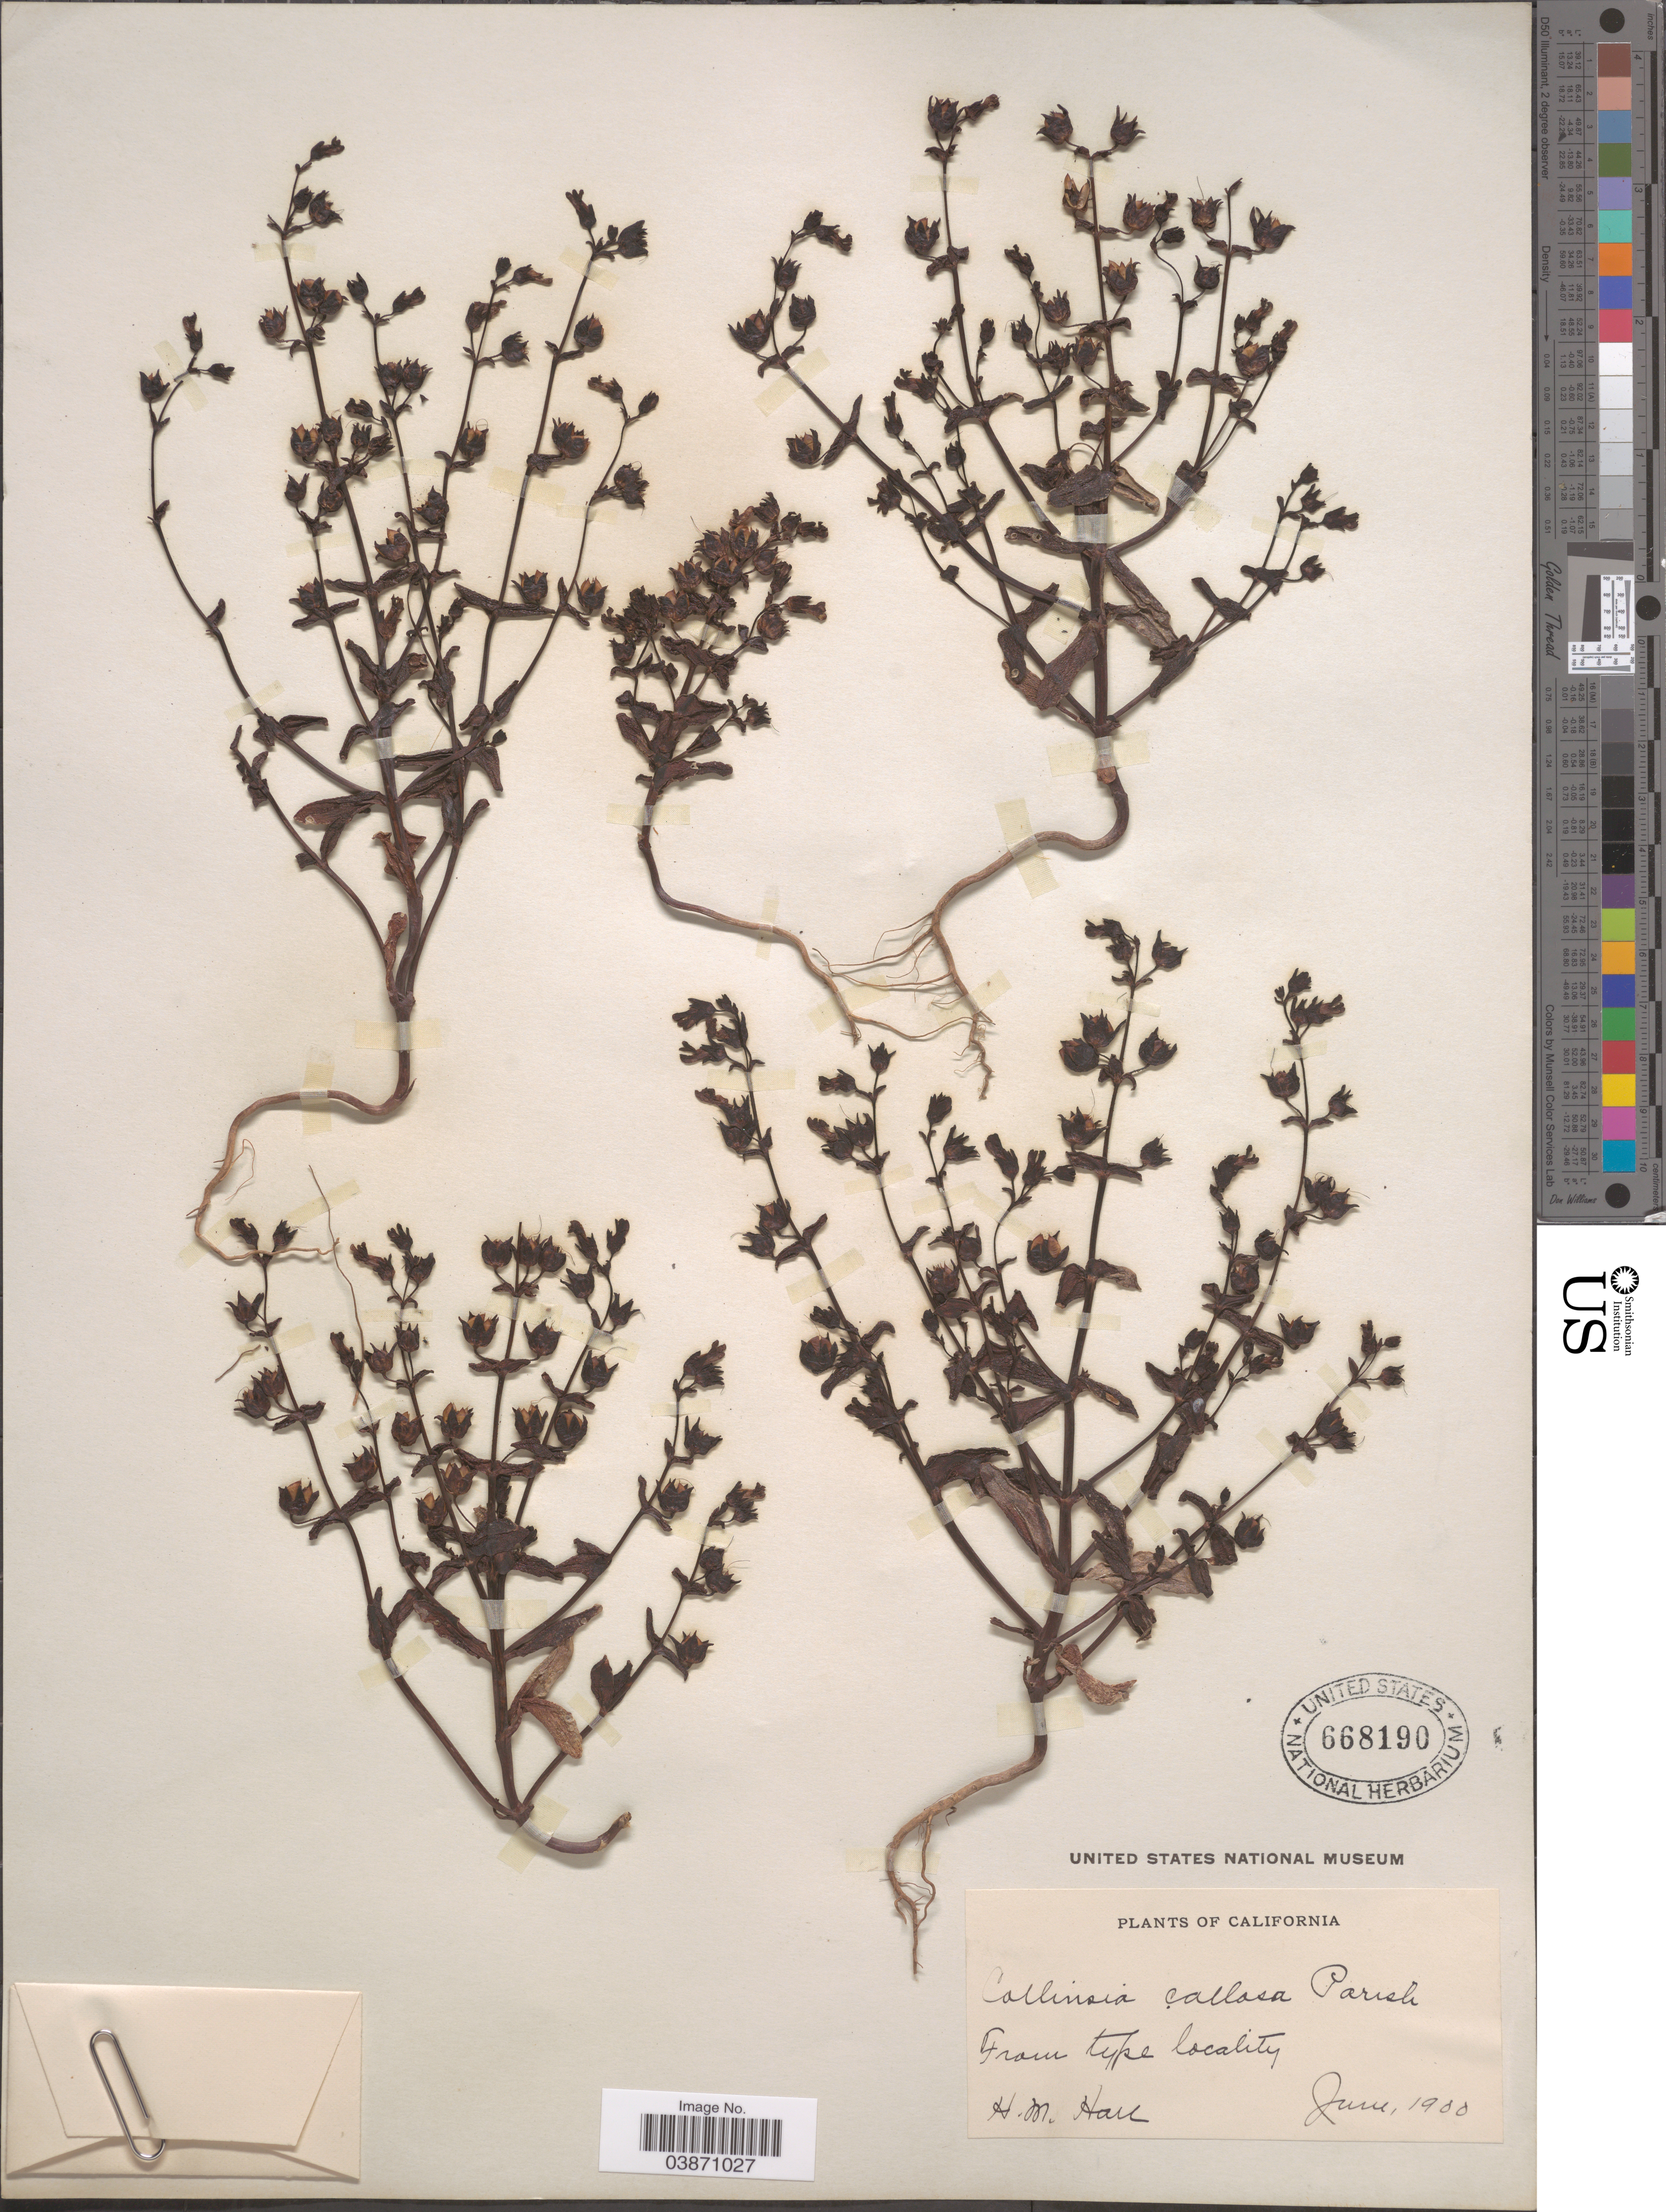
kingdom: Plantae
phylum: Tracheophyta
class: Magnoliopsida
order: Lamiales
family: Plantaginaceae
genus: Collinsia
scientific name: Collinsia callosa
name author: Parish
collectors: H. M. Hall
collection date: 1900-06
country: United States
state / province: California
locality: From type locality.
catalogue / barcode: US 668190